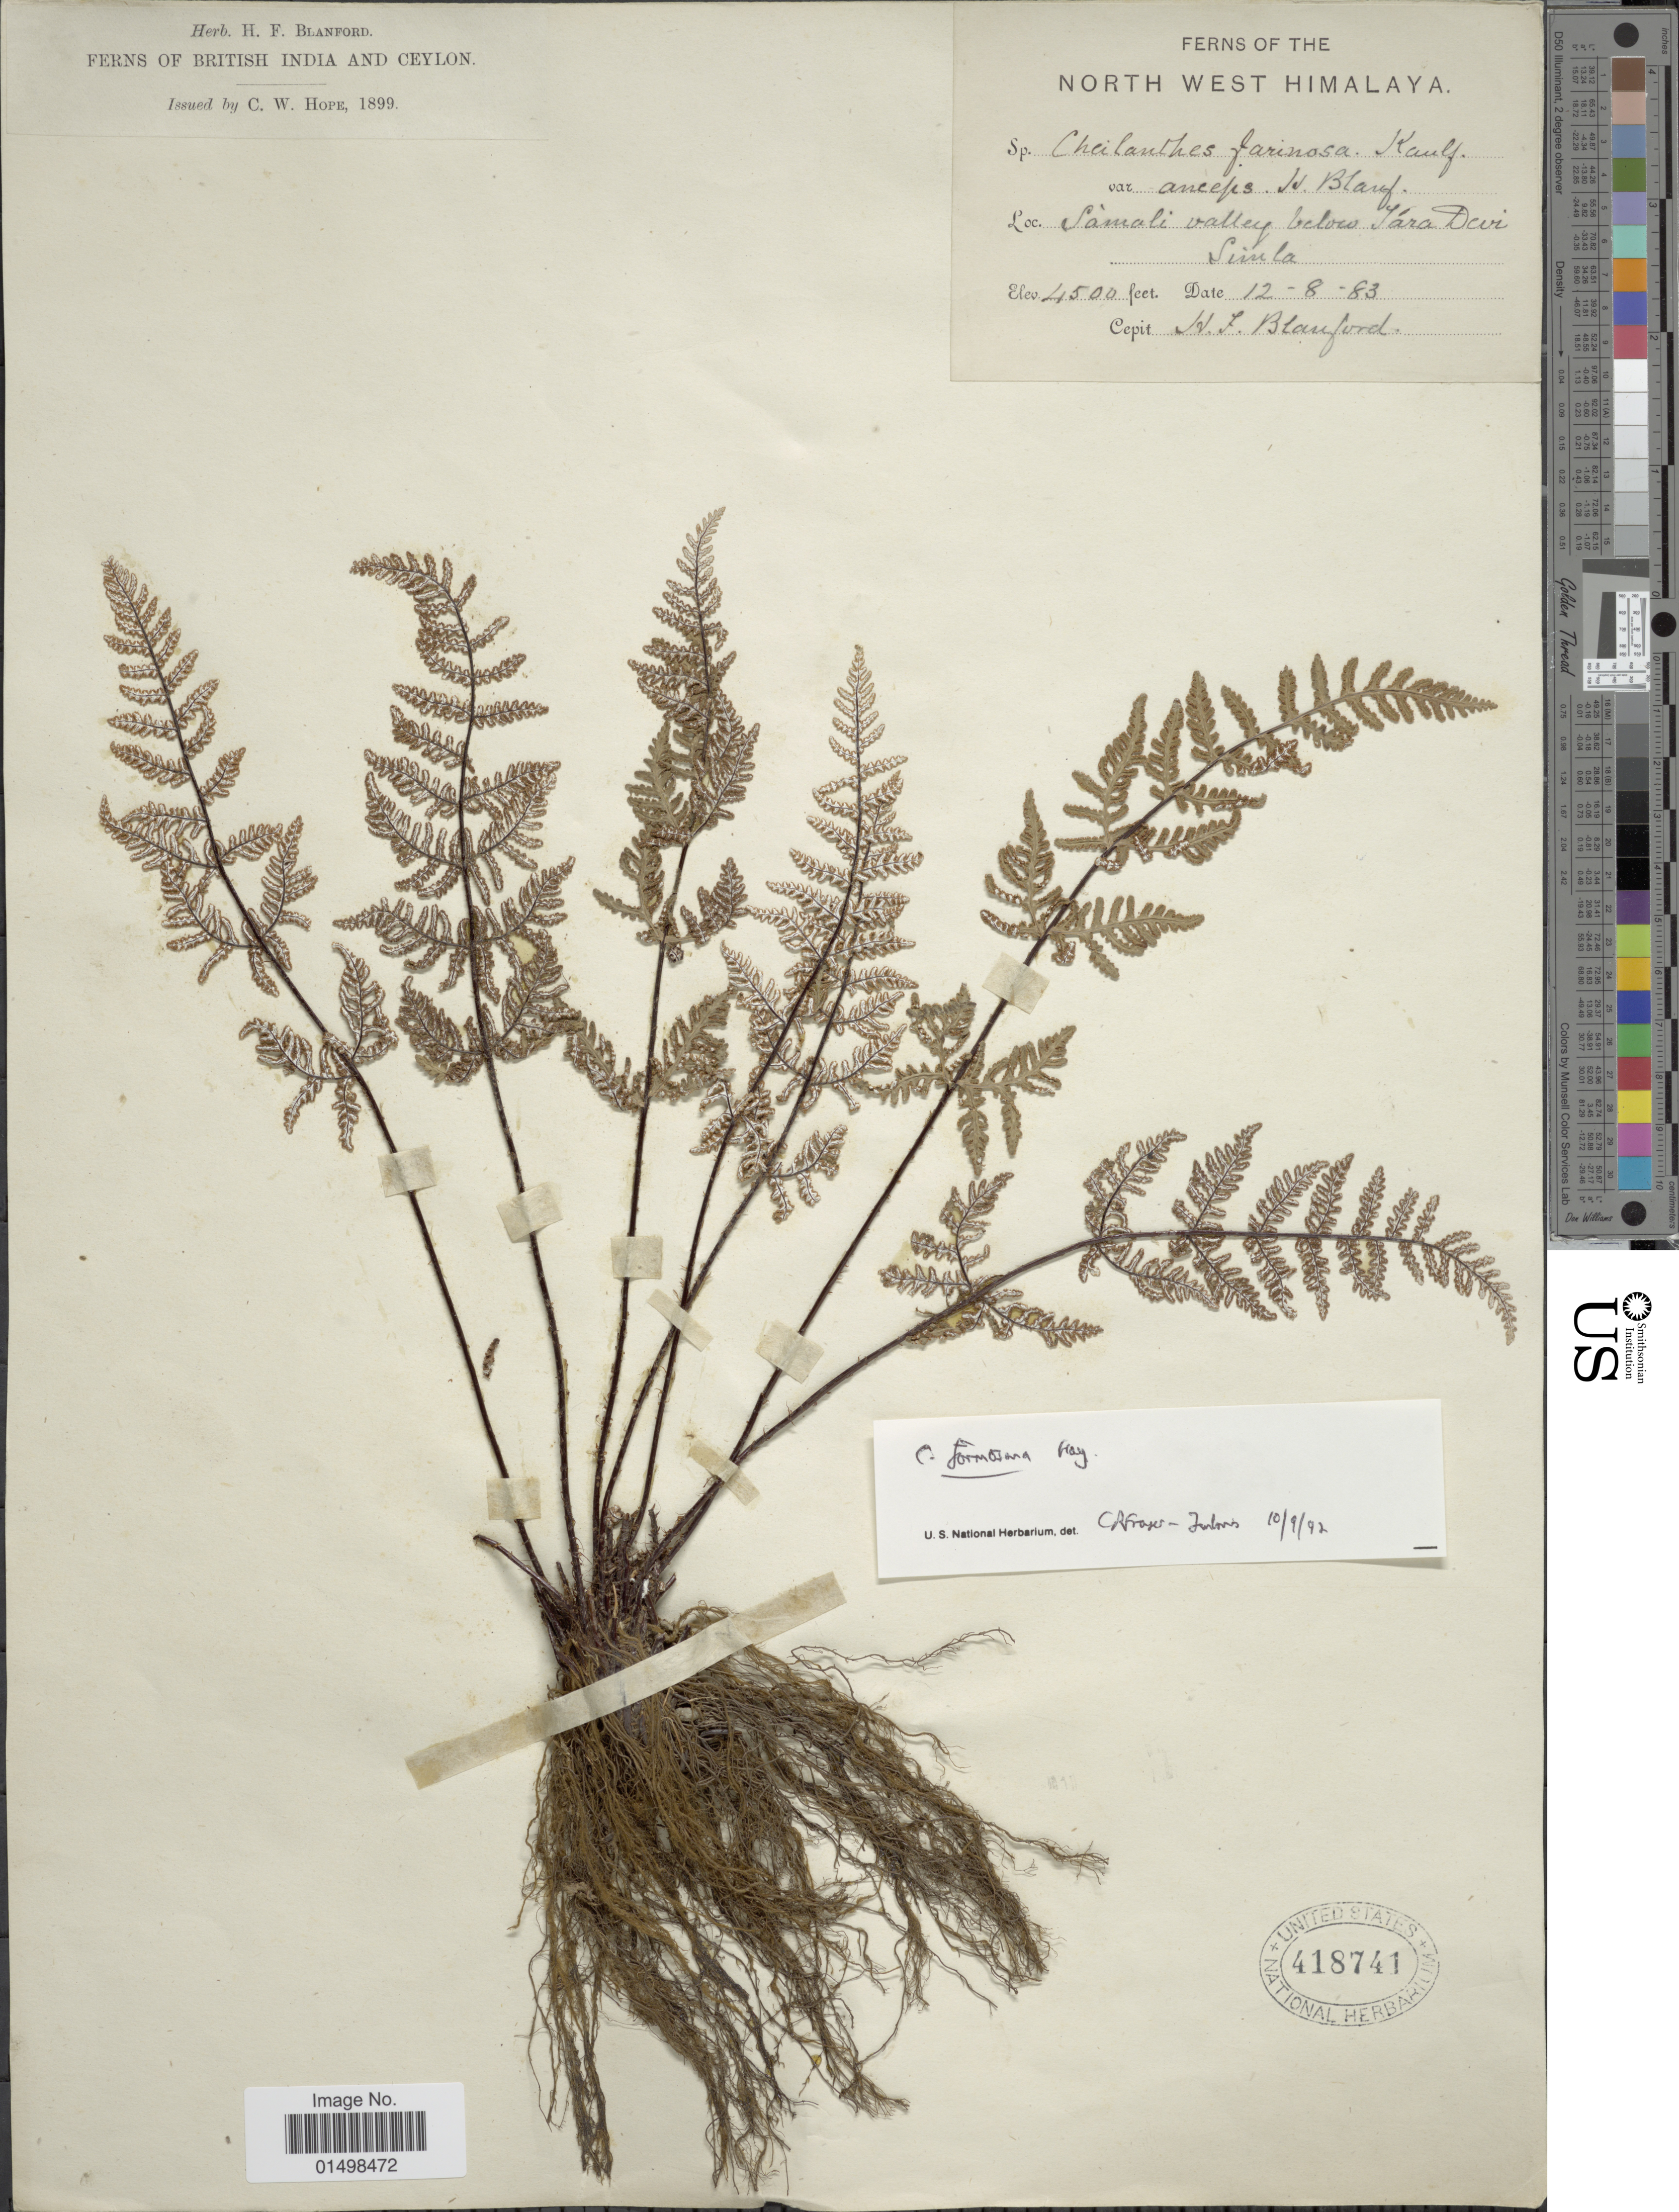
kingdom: Plantae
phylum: Tracheophyta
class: Polypodiopsida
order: Polypodiales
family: Pteridaceae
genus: Aleuritopteris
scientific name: Aleuritopteris anceps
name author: (Blanf.) Panigrahi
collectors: H. Blanford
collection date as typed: Transcribed d/m/y: 12/8/83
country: India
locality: Ferns of the North West Himalaya, Samali valley below Tara Devi Simla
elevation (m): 1372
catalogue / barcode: US 418741